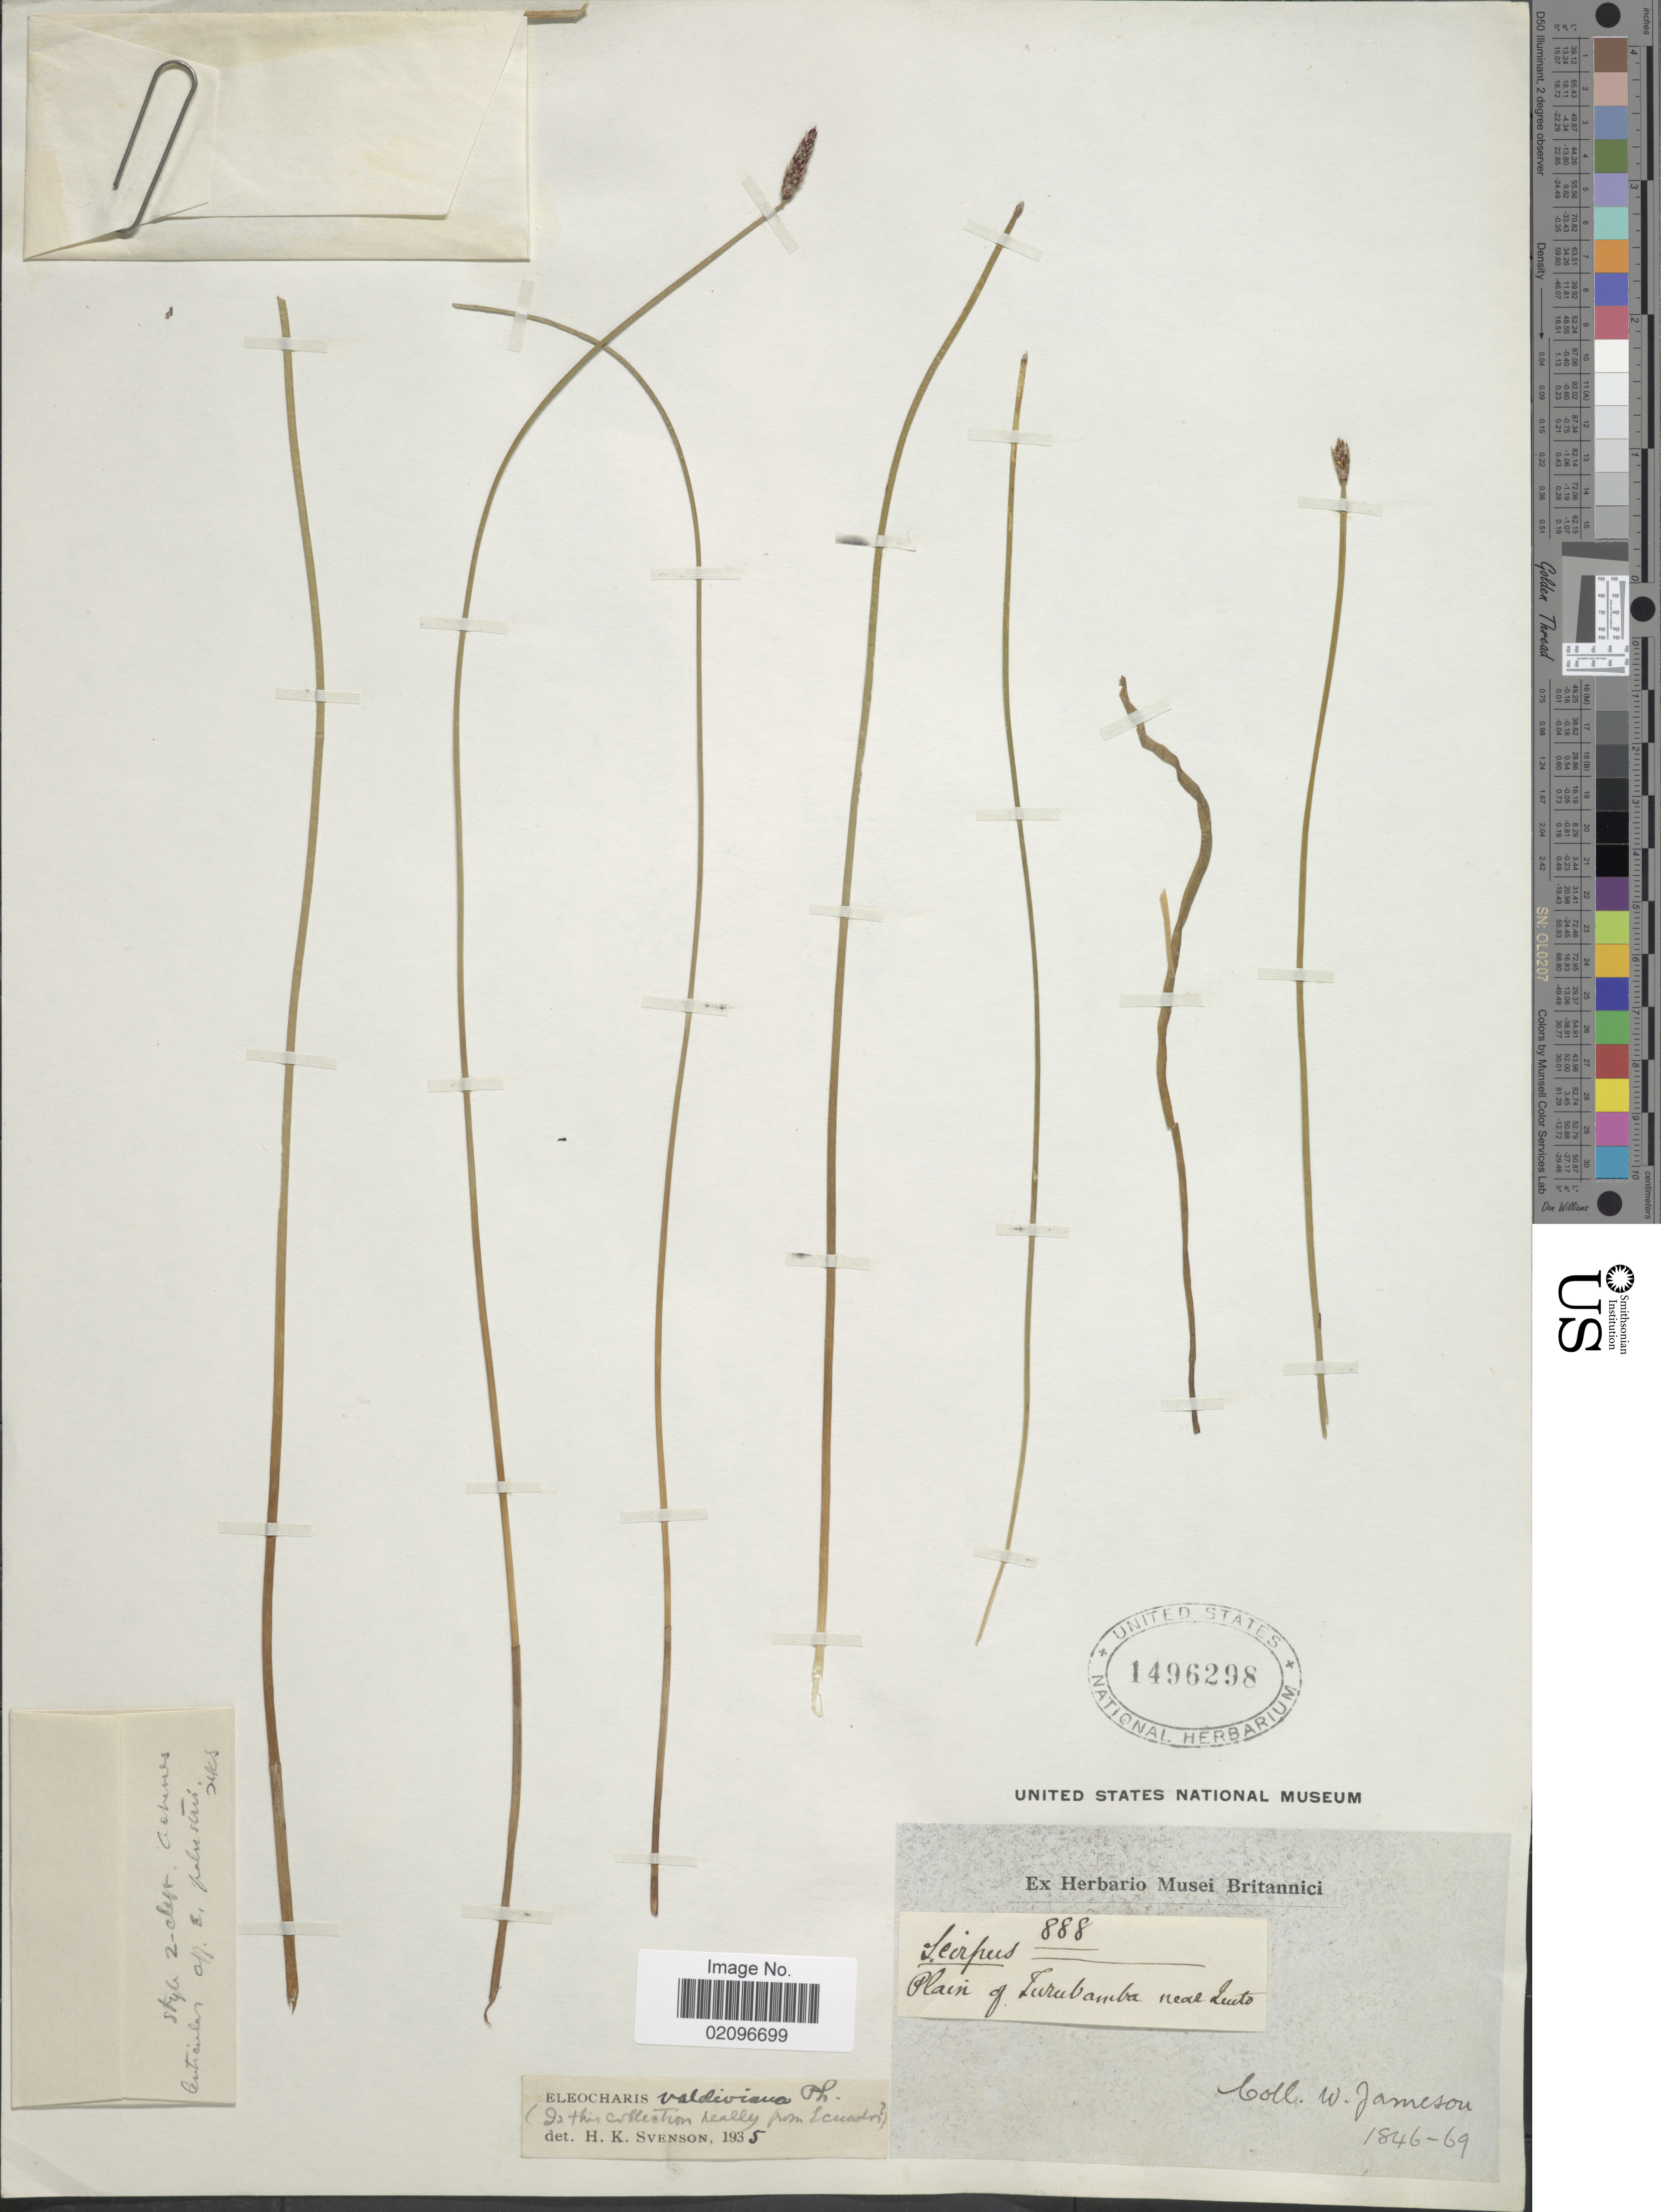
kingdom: Plantae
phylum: Tracheophyta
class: Liliopsida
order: Poales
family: Cyperaceae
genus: Eleocharis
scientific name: Eleocharis melanostachys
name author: (d'Urv.) C.B. Clarke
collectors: W. Jameson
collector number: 888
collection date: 1846/1869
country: Ecuador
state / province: Pichincha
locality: Plain of Turubamba near Quito.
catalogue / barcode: US 1496298